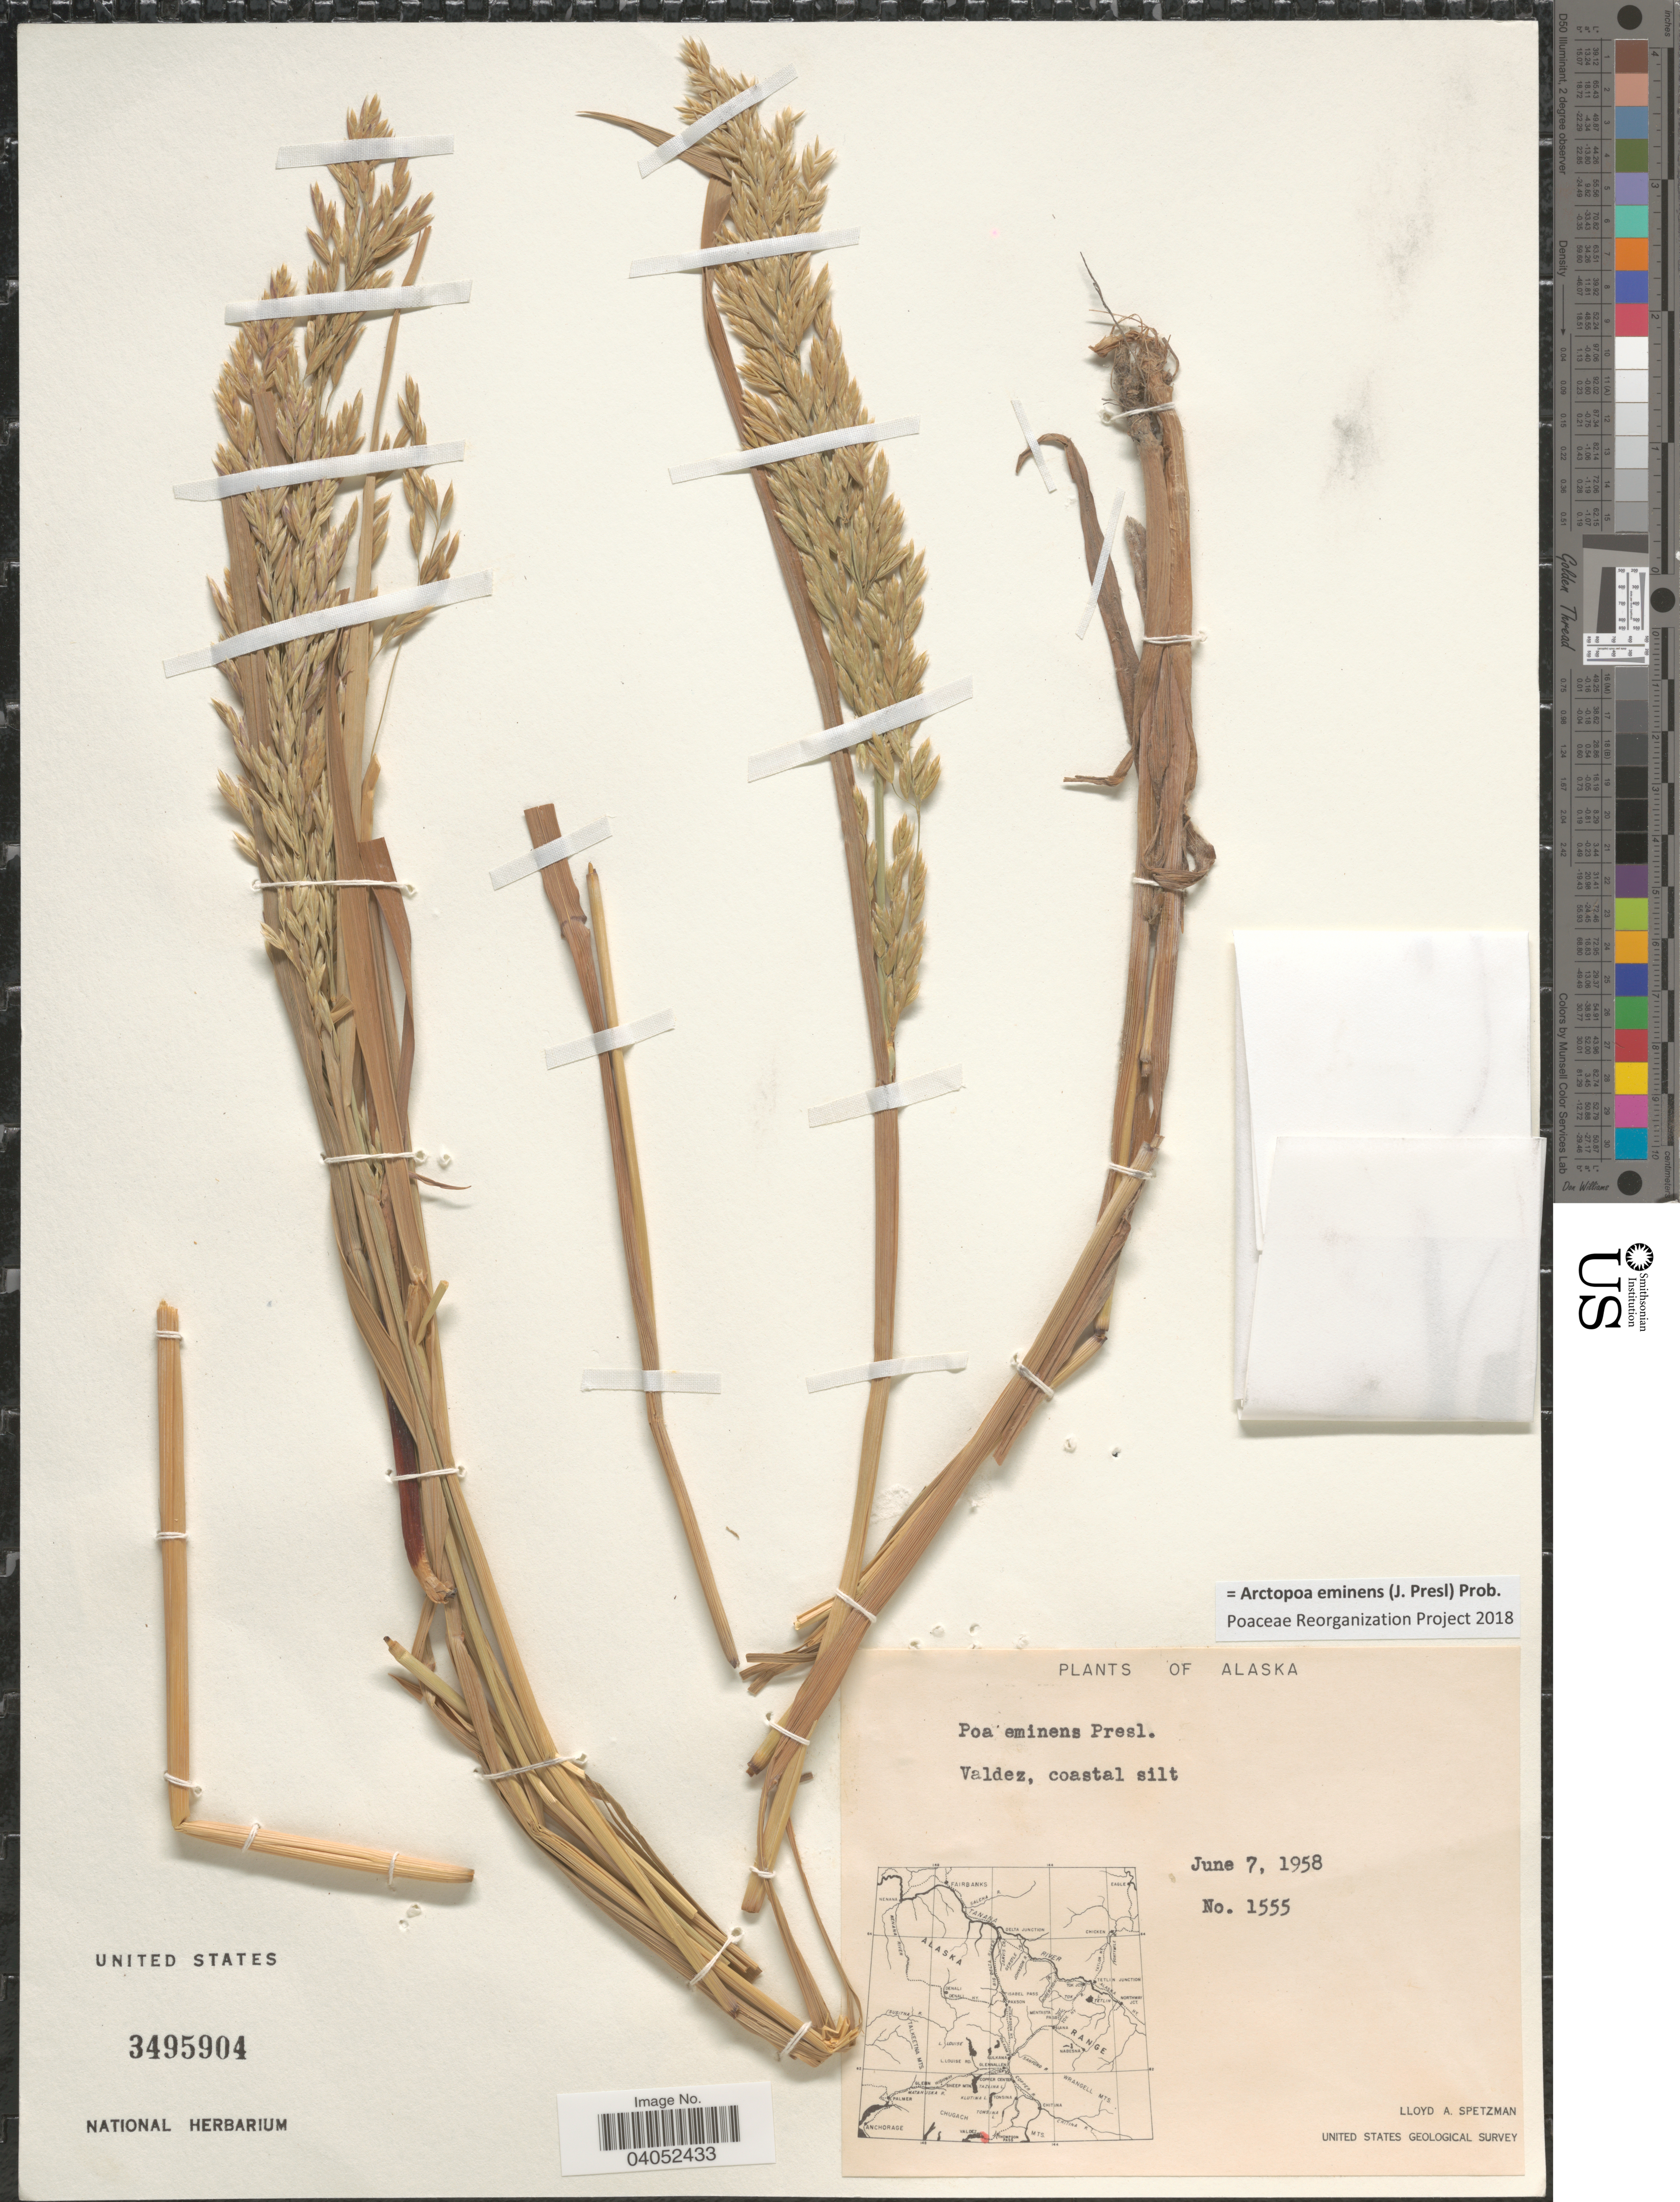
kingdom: Plantae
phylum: Tracheophyta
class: Liliopsida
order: Poales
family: Poaceae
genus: Arctopoa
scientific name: Arctopoa eminens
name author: (J. Presl) Prob.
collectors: L. Spetzman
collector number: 1555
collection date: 1958-06-07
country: United States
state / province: Alaska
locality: Valdez, coastal silt.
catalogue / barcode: US 3495904